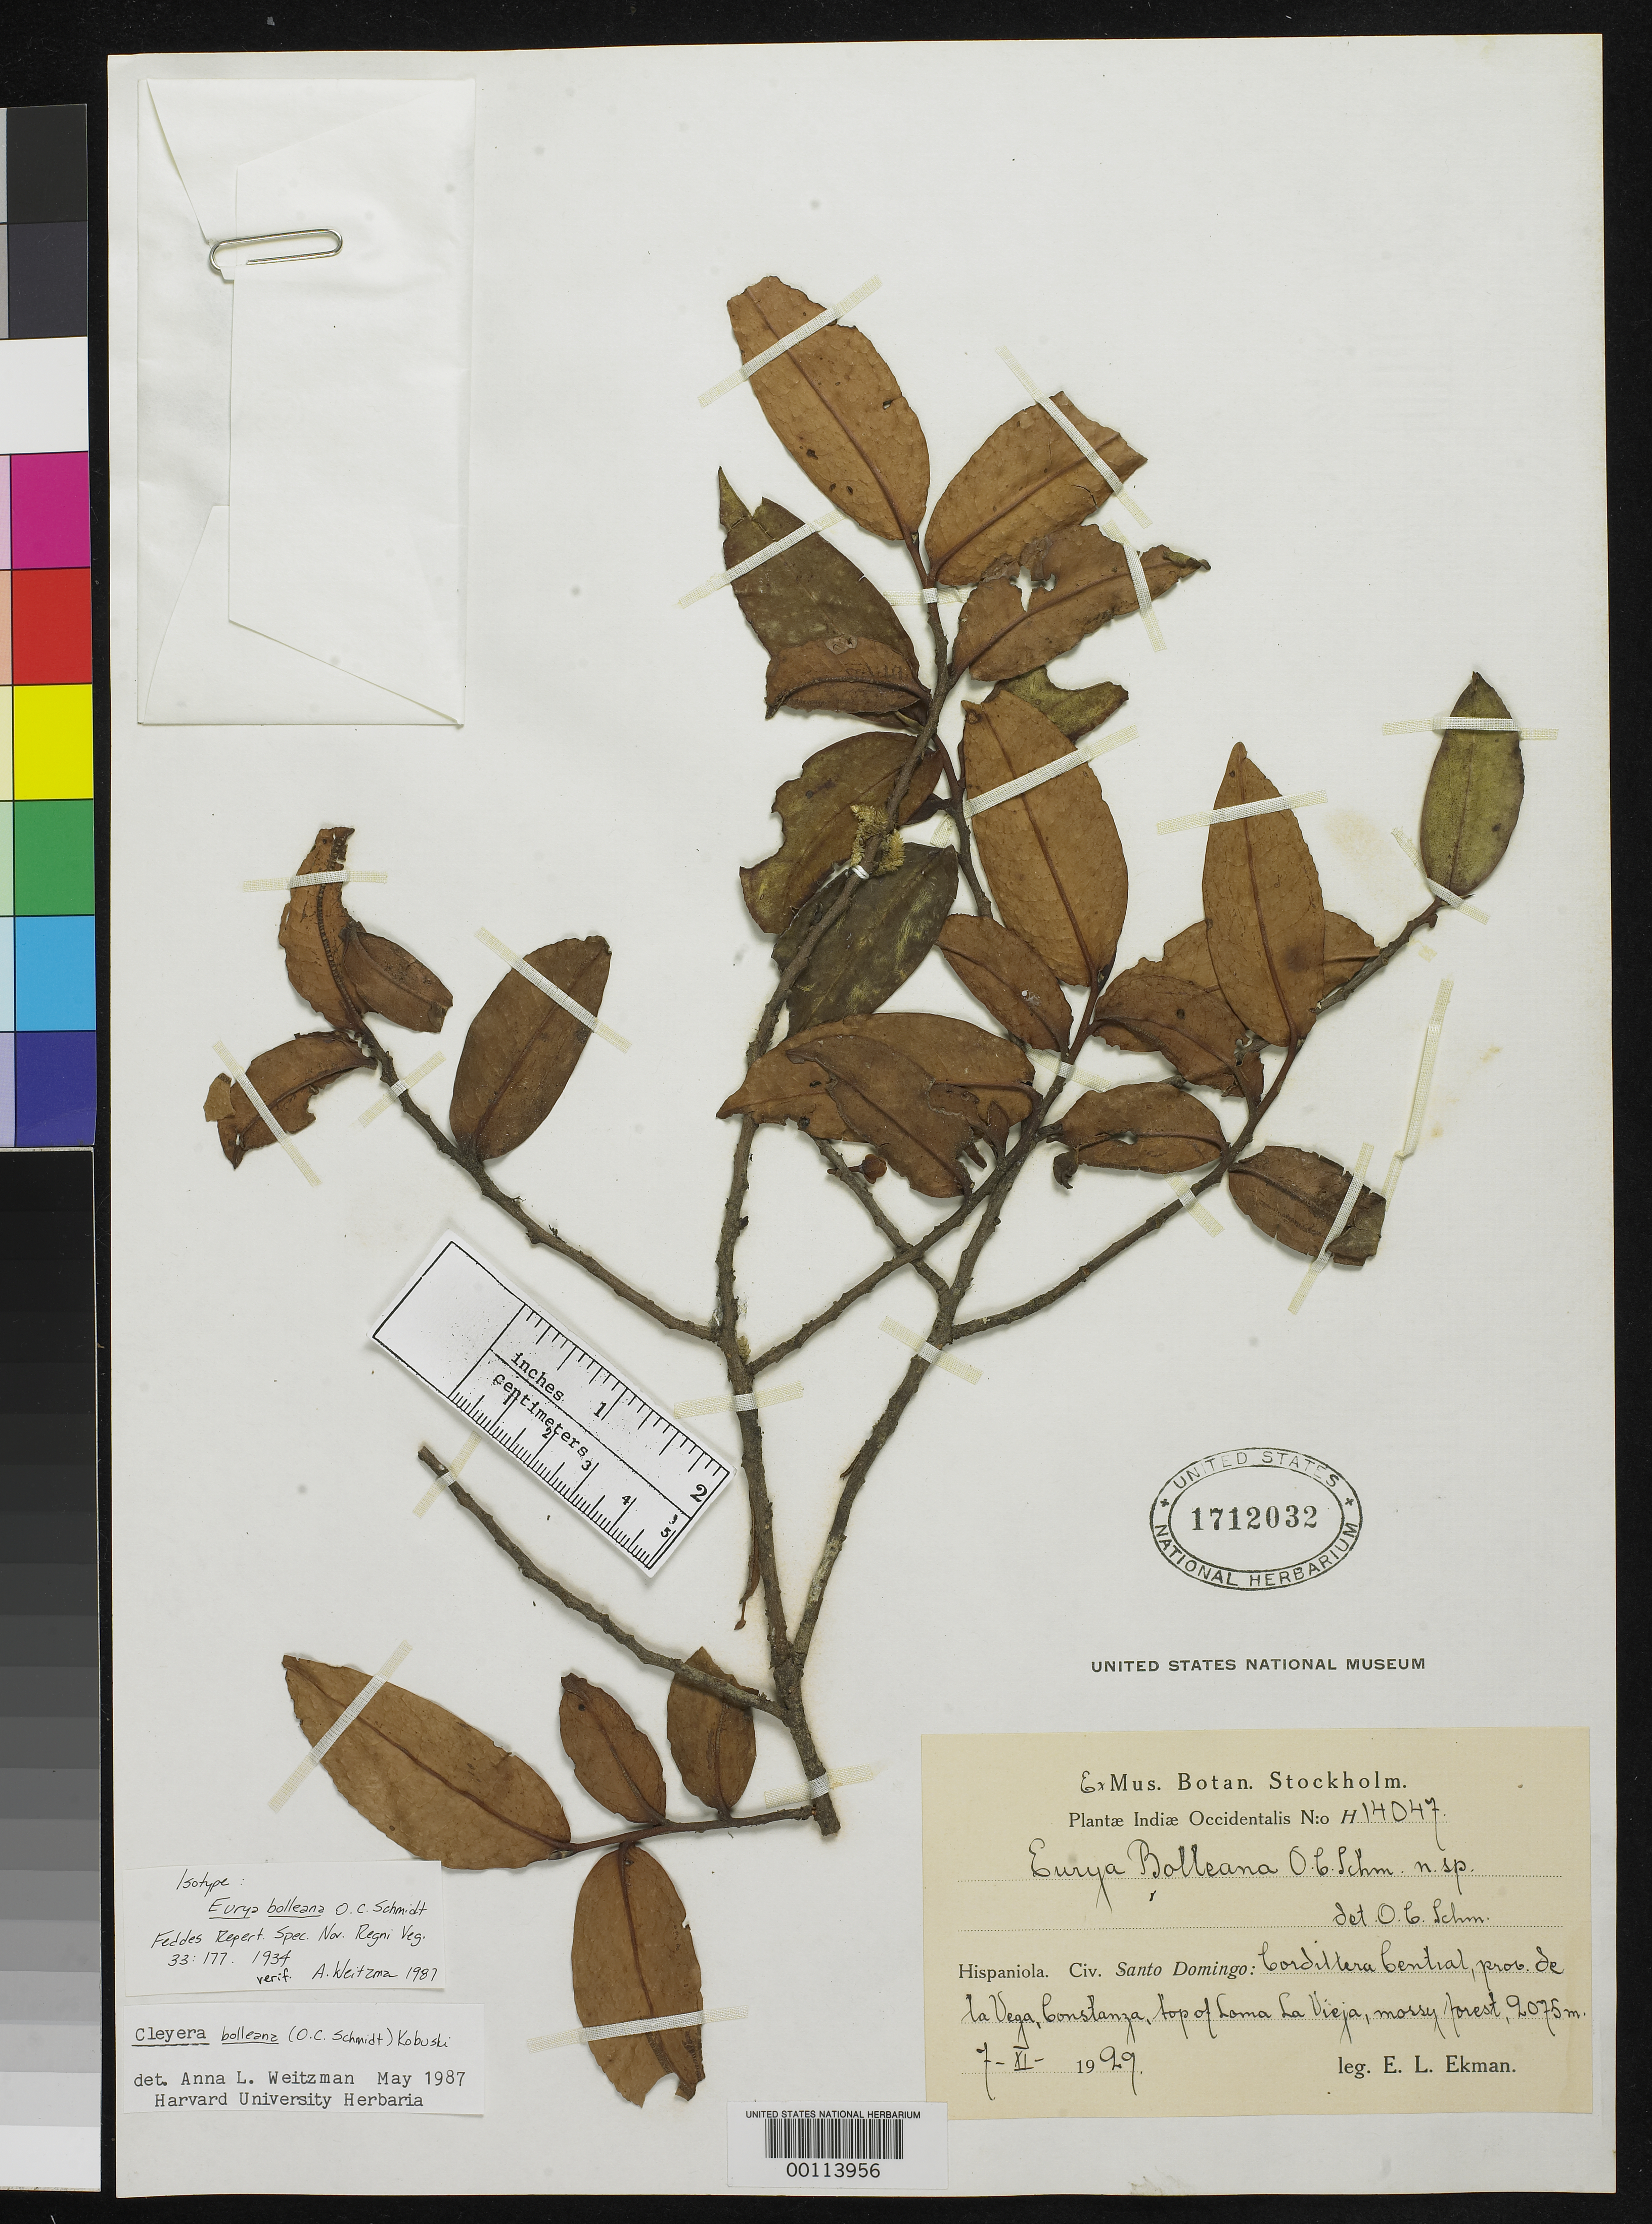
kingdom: Plantae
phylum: Tracheophyta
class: Magnoliopsida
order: Ericales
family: Pentaphylacaceae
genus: Eurya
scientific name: Eurya bolleana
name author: O.C. Schmidt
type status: Isotype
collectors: E. L. Ekman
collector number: H 14047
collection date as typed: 07 Nov 1929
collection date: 1929-11-07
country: Dominican Republic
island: Hispaniola Island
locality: Cordillera central, Constanza, top of Lama La Vieja.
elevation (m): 2075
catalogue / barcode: US 1712032